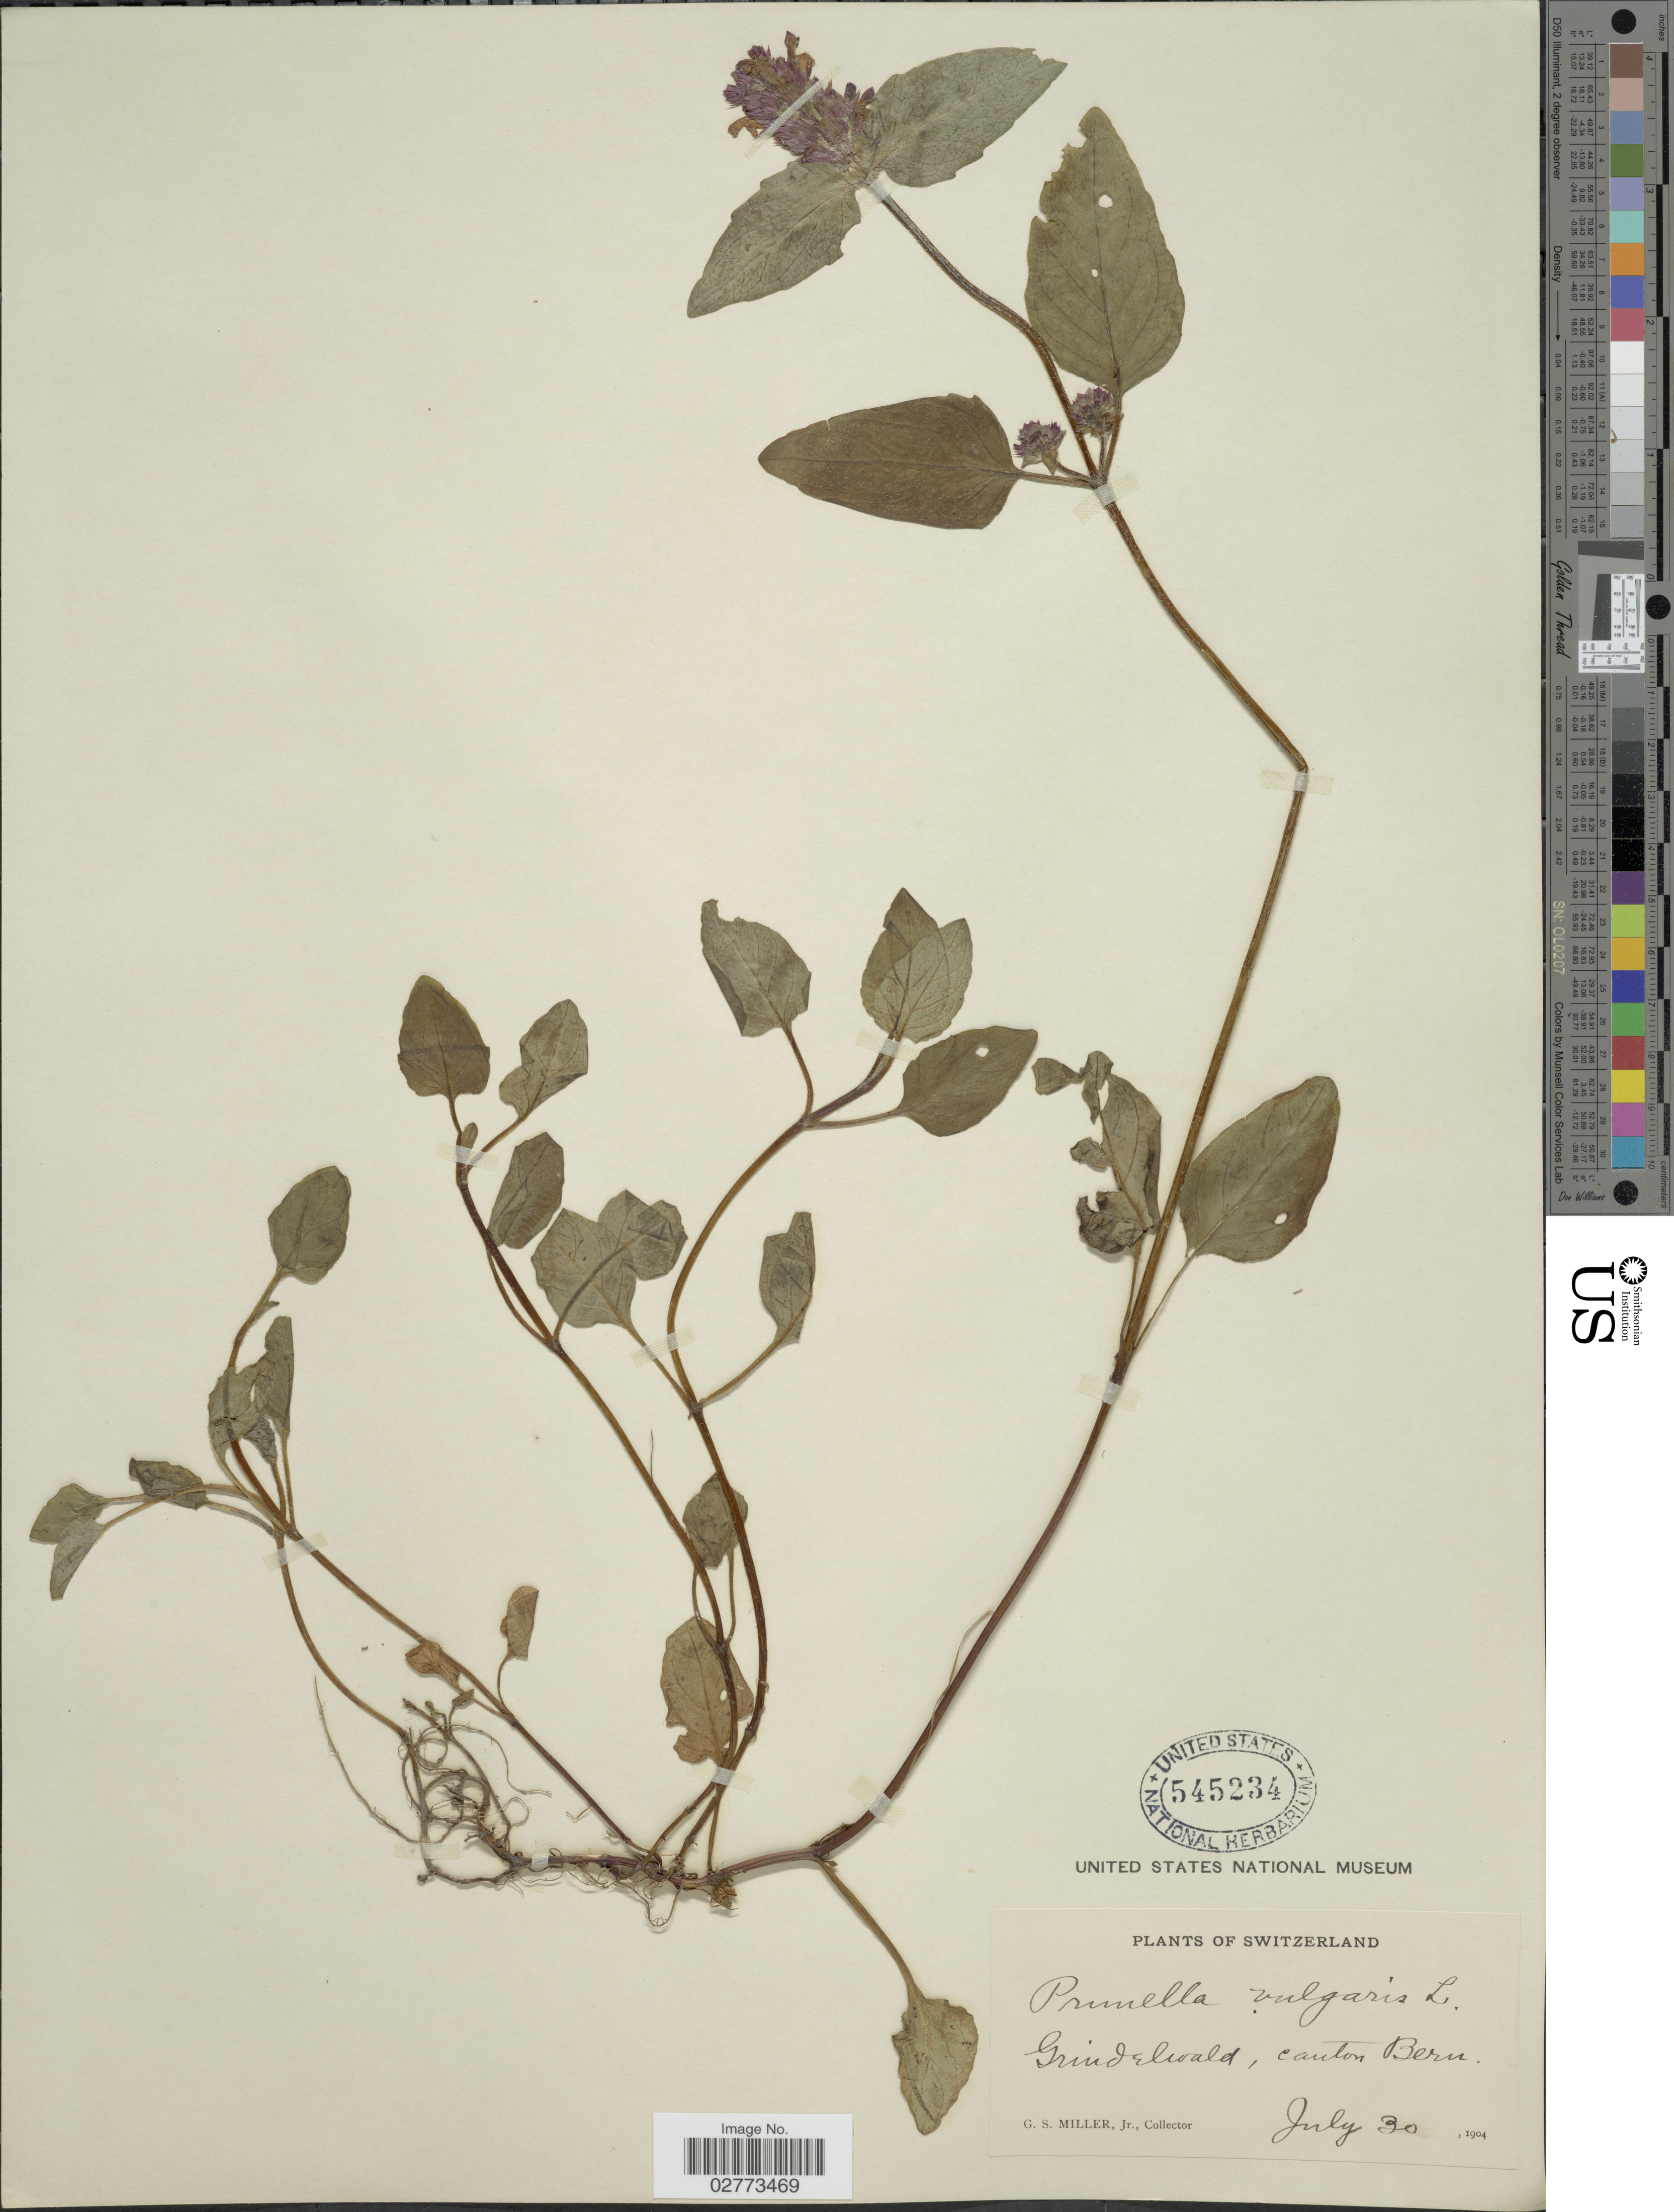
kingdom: Plantae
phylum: Tracheophyta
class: Magnoliopsida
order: Lamiales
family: Lamiaceae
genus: Prunella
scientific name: Prunella vulgaris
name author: L.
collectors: G. S. Miller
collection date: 1904-07-30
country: Switzerland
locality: Grindelwald, Canton Bern.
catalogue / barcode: US 545234